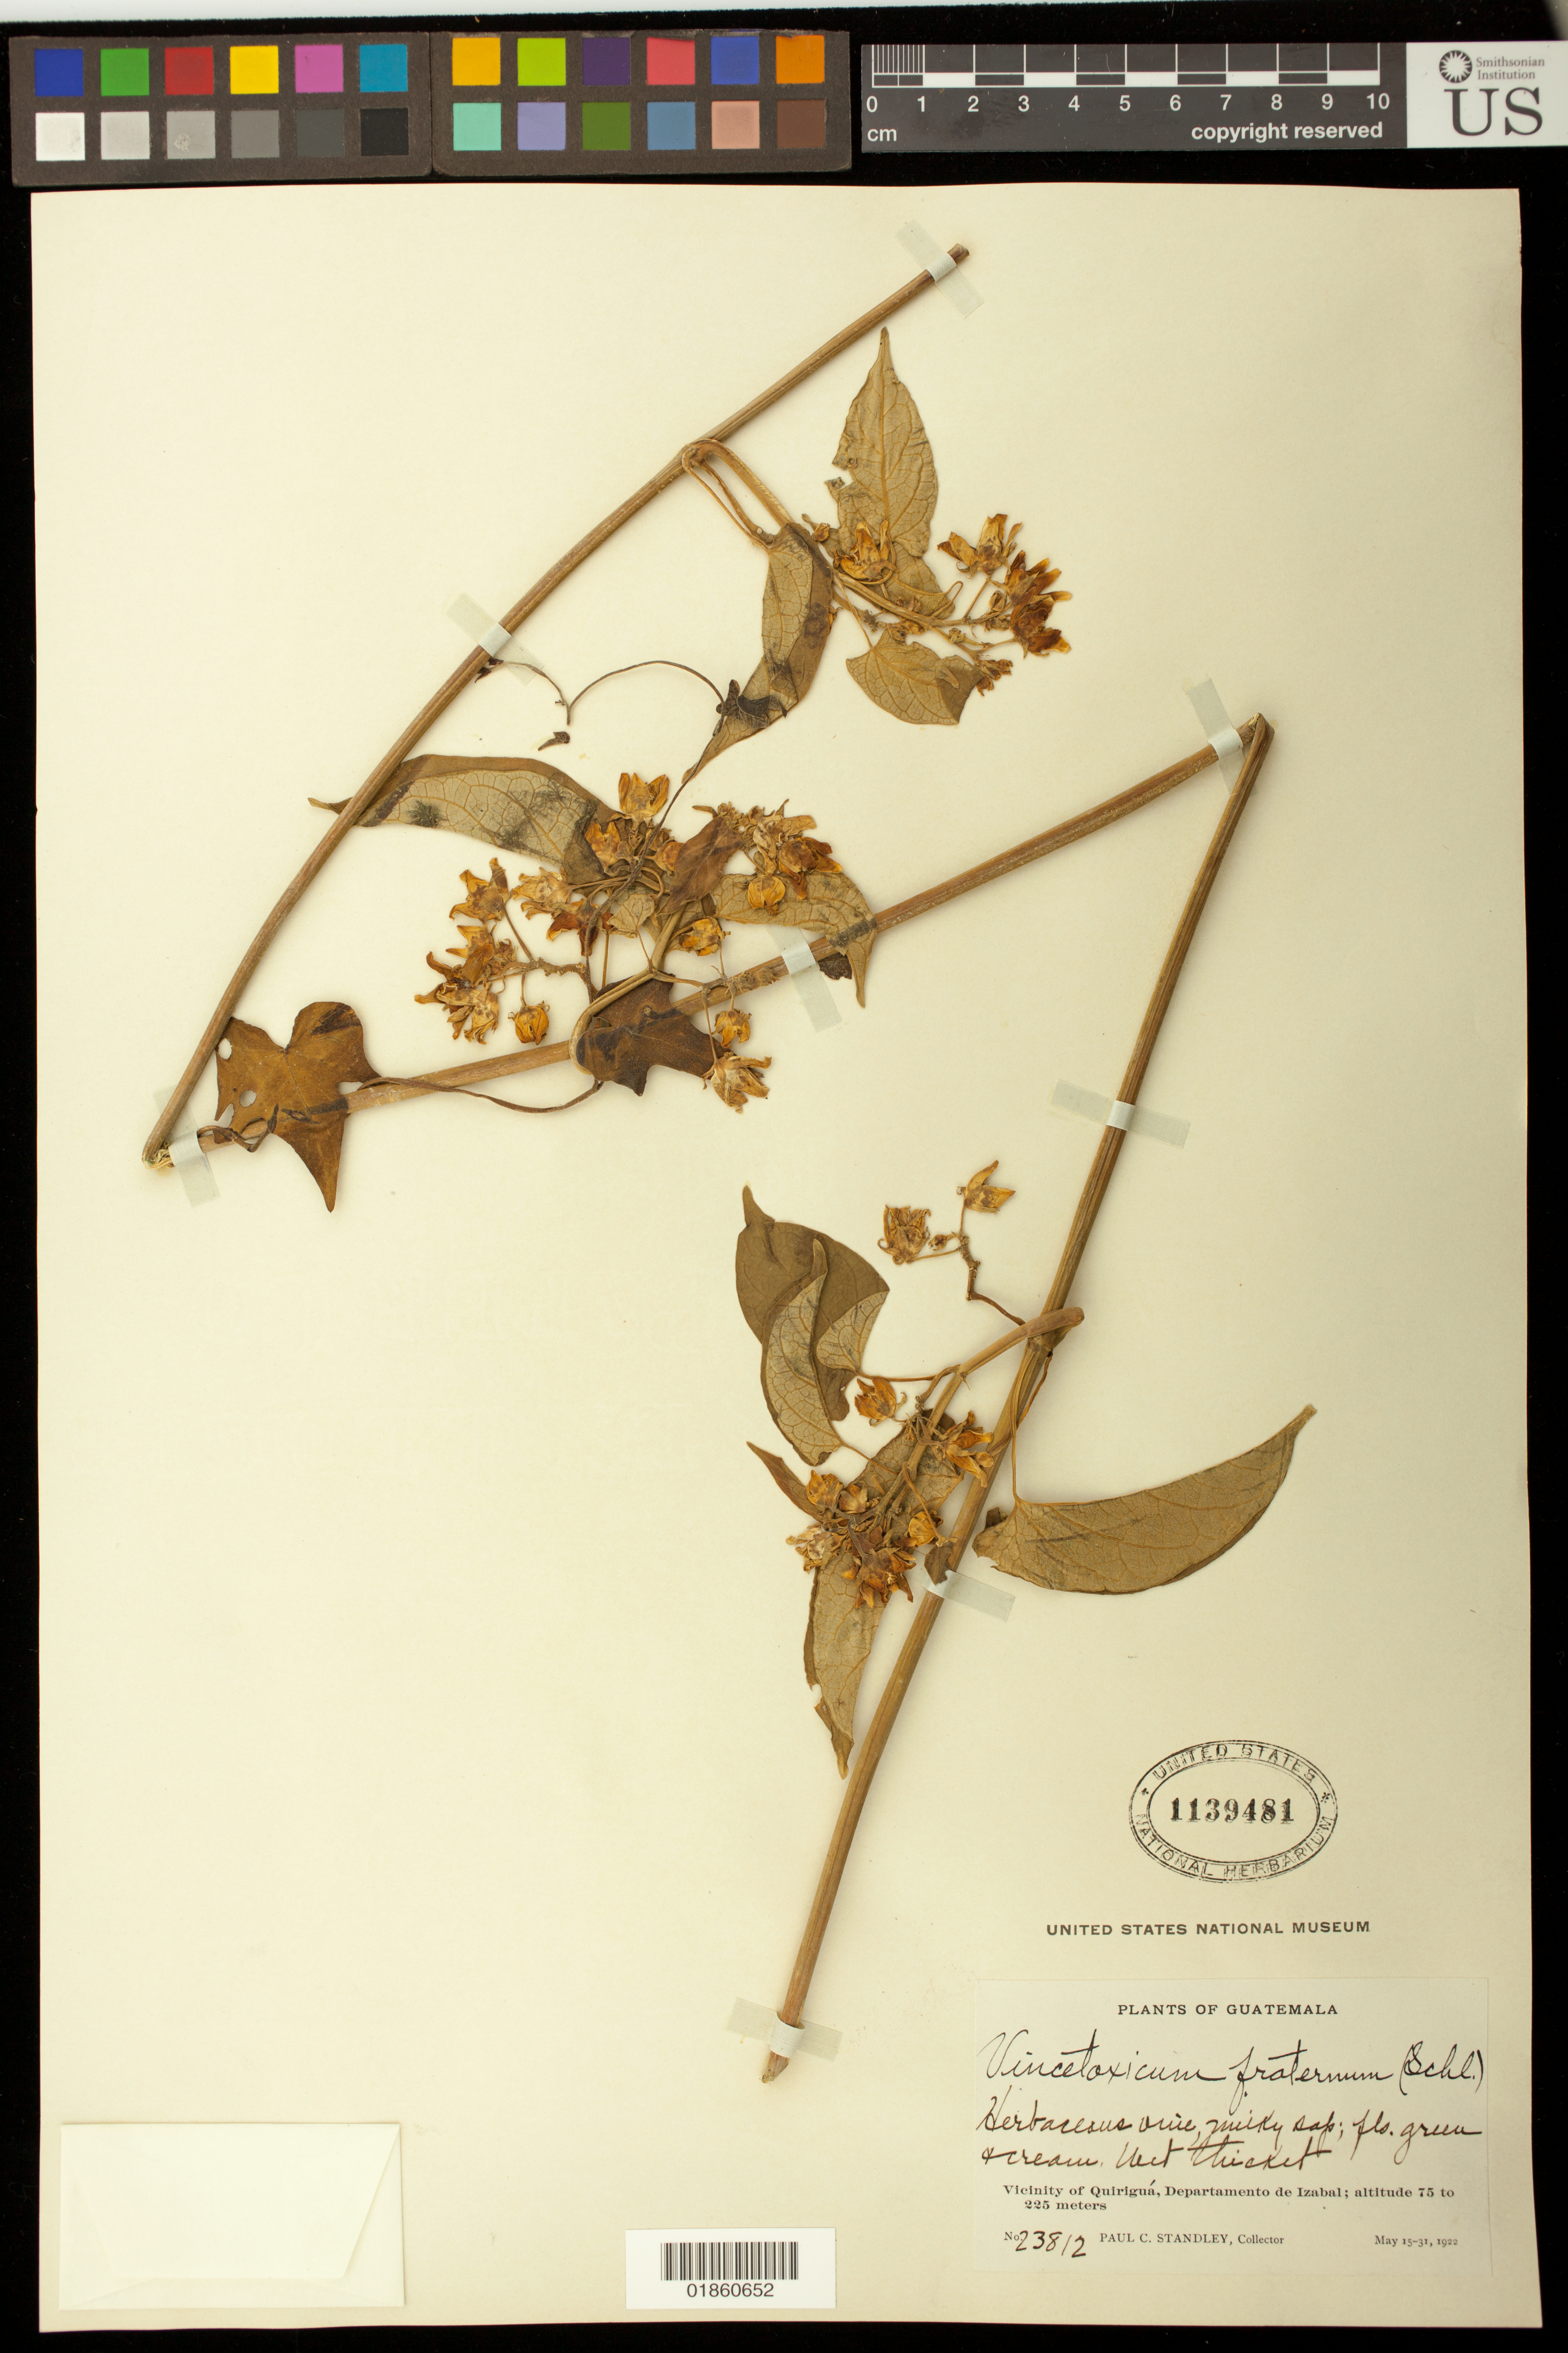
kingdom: Plantae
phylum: Tracheophyta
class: Magnoliopsida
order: Gentianales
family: Apocynaceae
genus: Gonolobus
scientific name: Gonolobus fraternus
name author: Schltdl.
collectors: P. C. Standley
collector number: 23812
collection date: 1922-05-15/1922-05-31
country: Guatemala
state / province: Izabal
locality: Vicinity of Quirigua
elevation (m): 75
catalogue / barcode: US 1139481